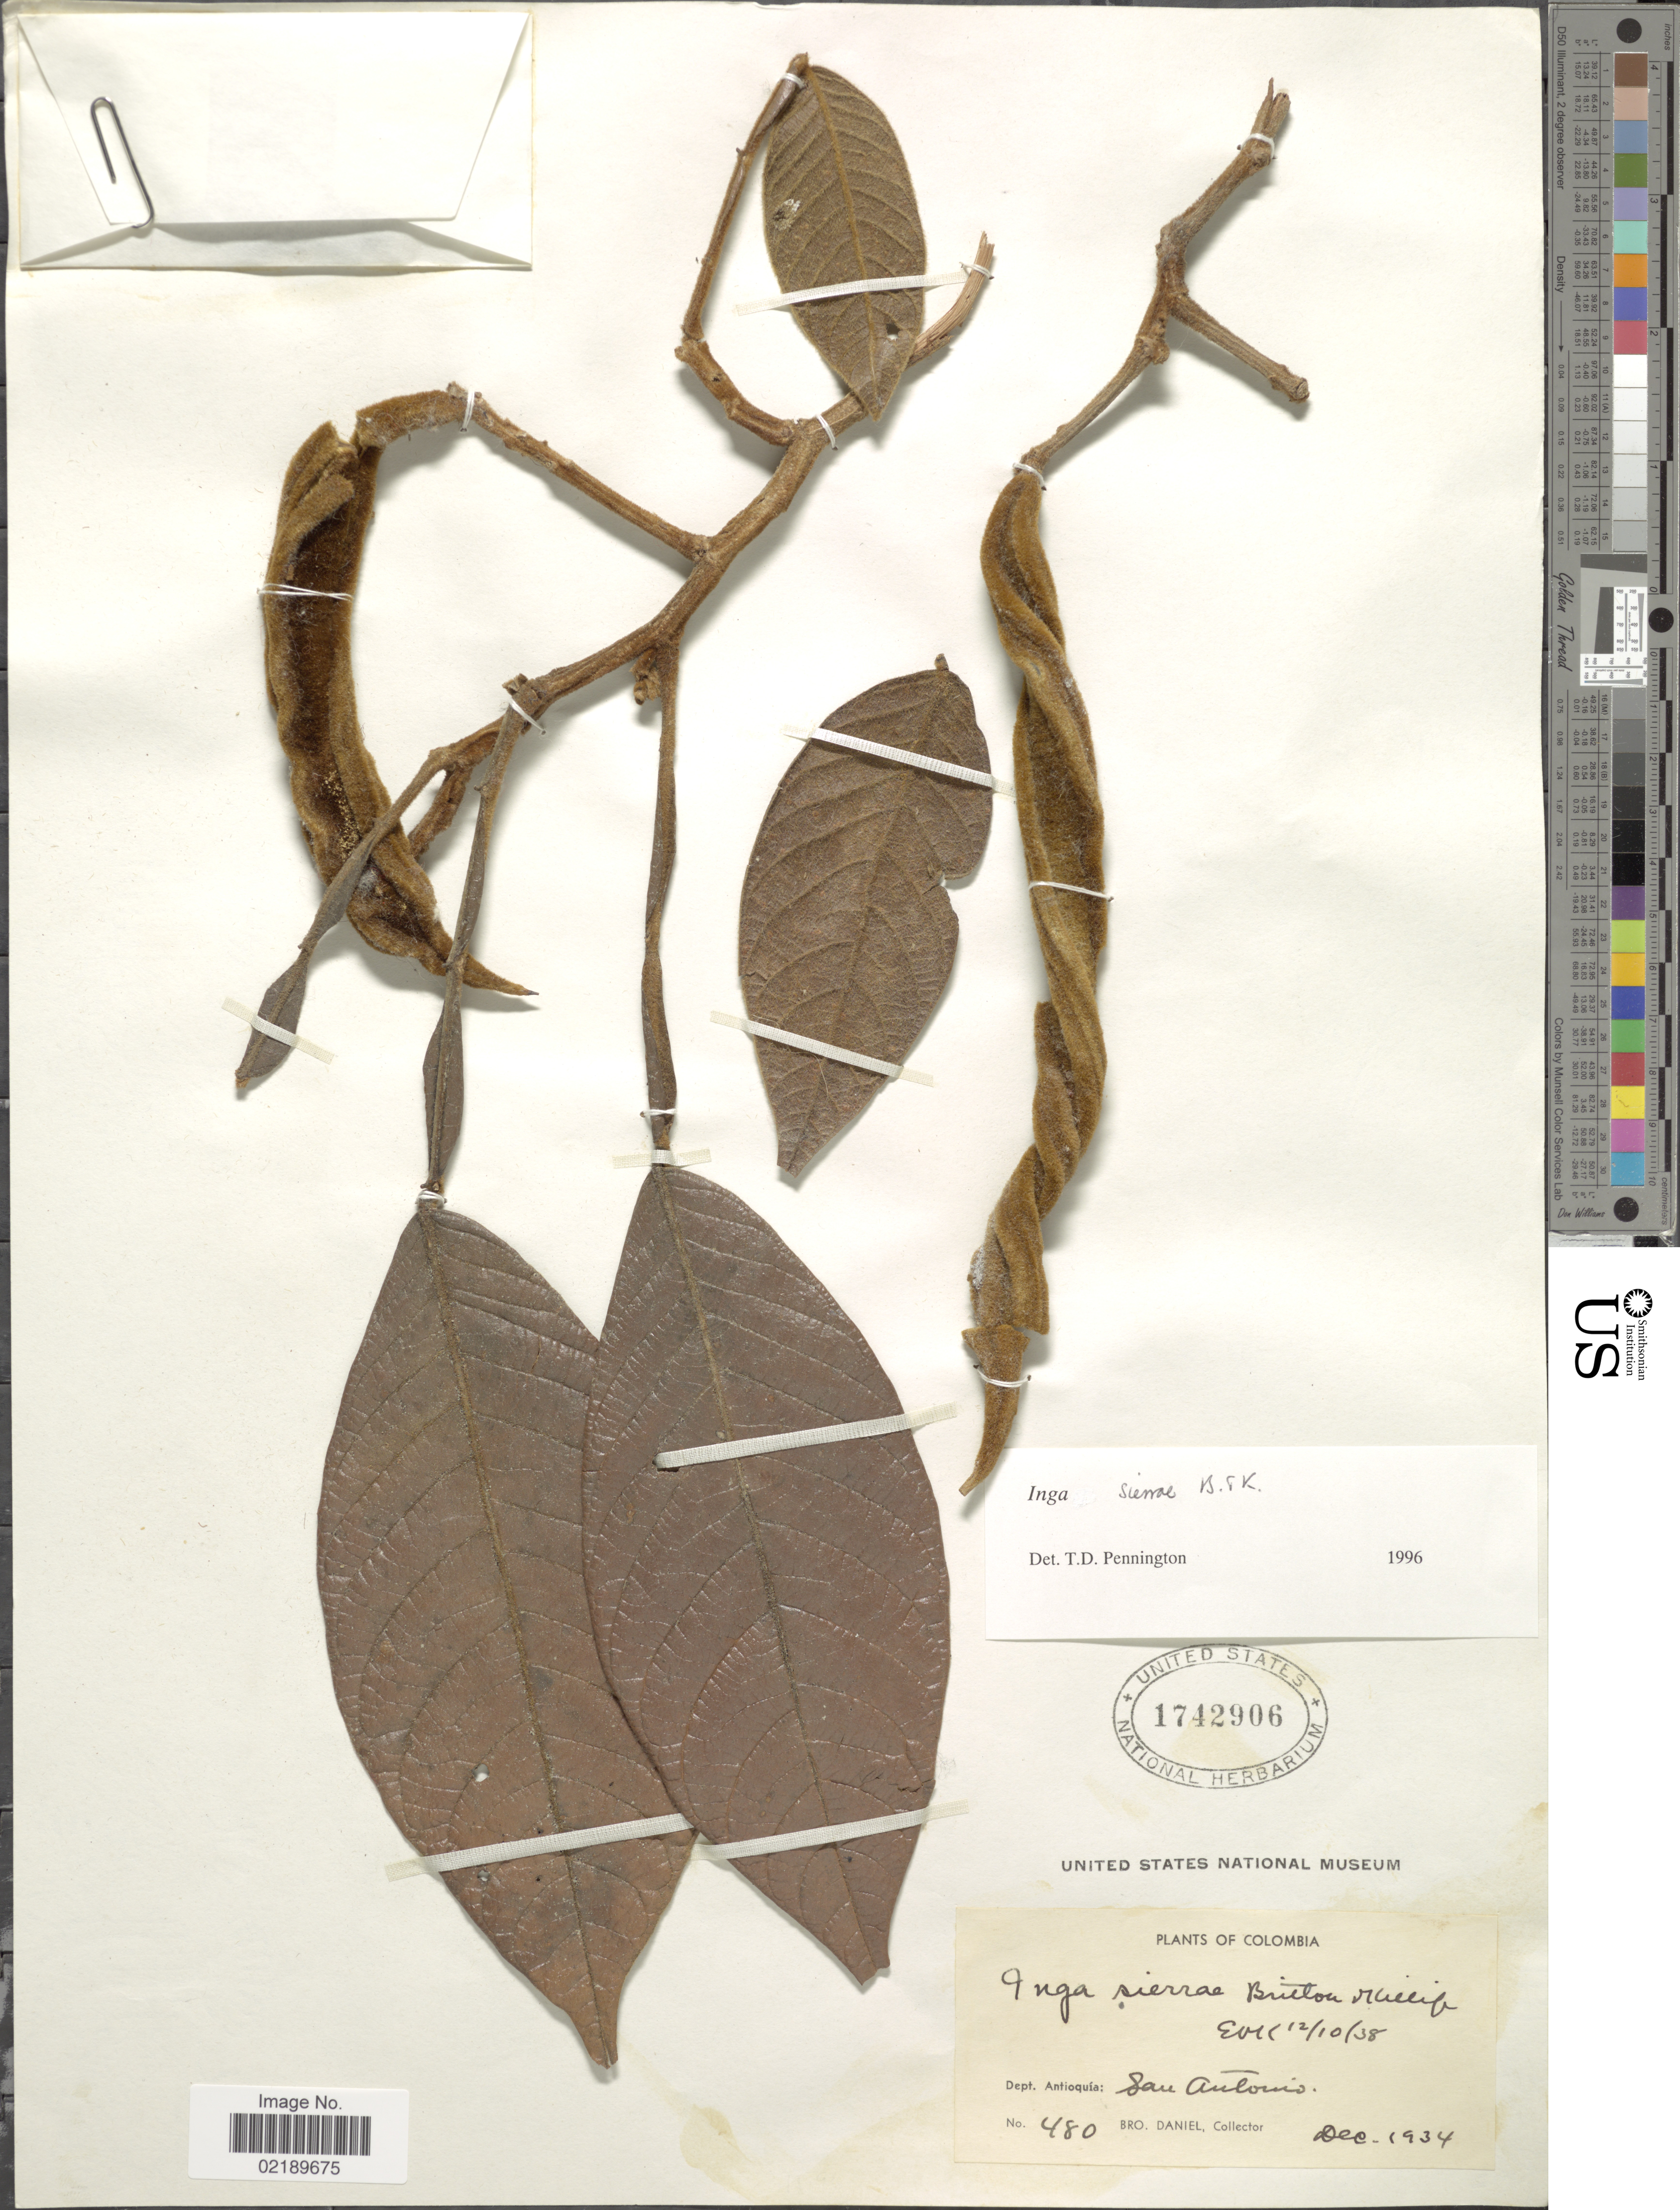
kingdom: Plantae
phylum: Tracheophyta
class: Magnoliopsida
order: Fabales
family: Fabaceae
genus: Inga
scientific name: Inga sierrae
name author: Britton & Killip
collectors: Bro. Daniel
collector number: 480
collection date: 1934-12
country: Colombia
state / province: Antioquia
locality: Dept. Antioquía: San Antonio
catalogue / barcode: US 1742906